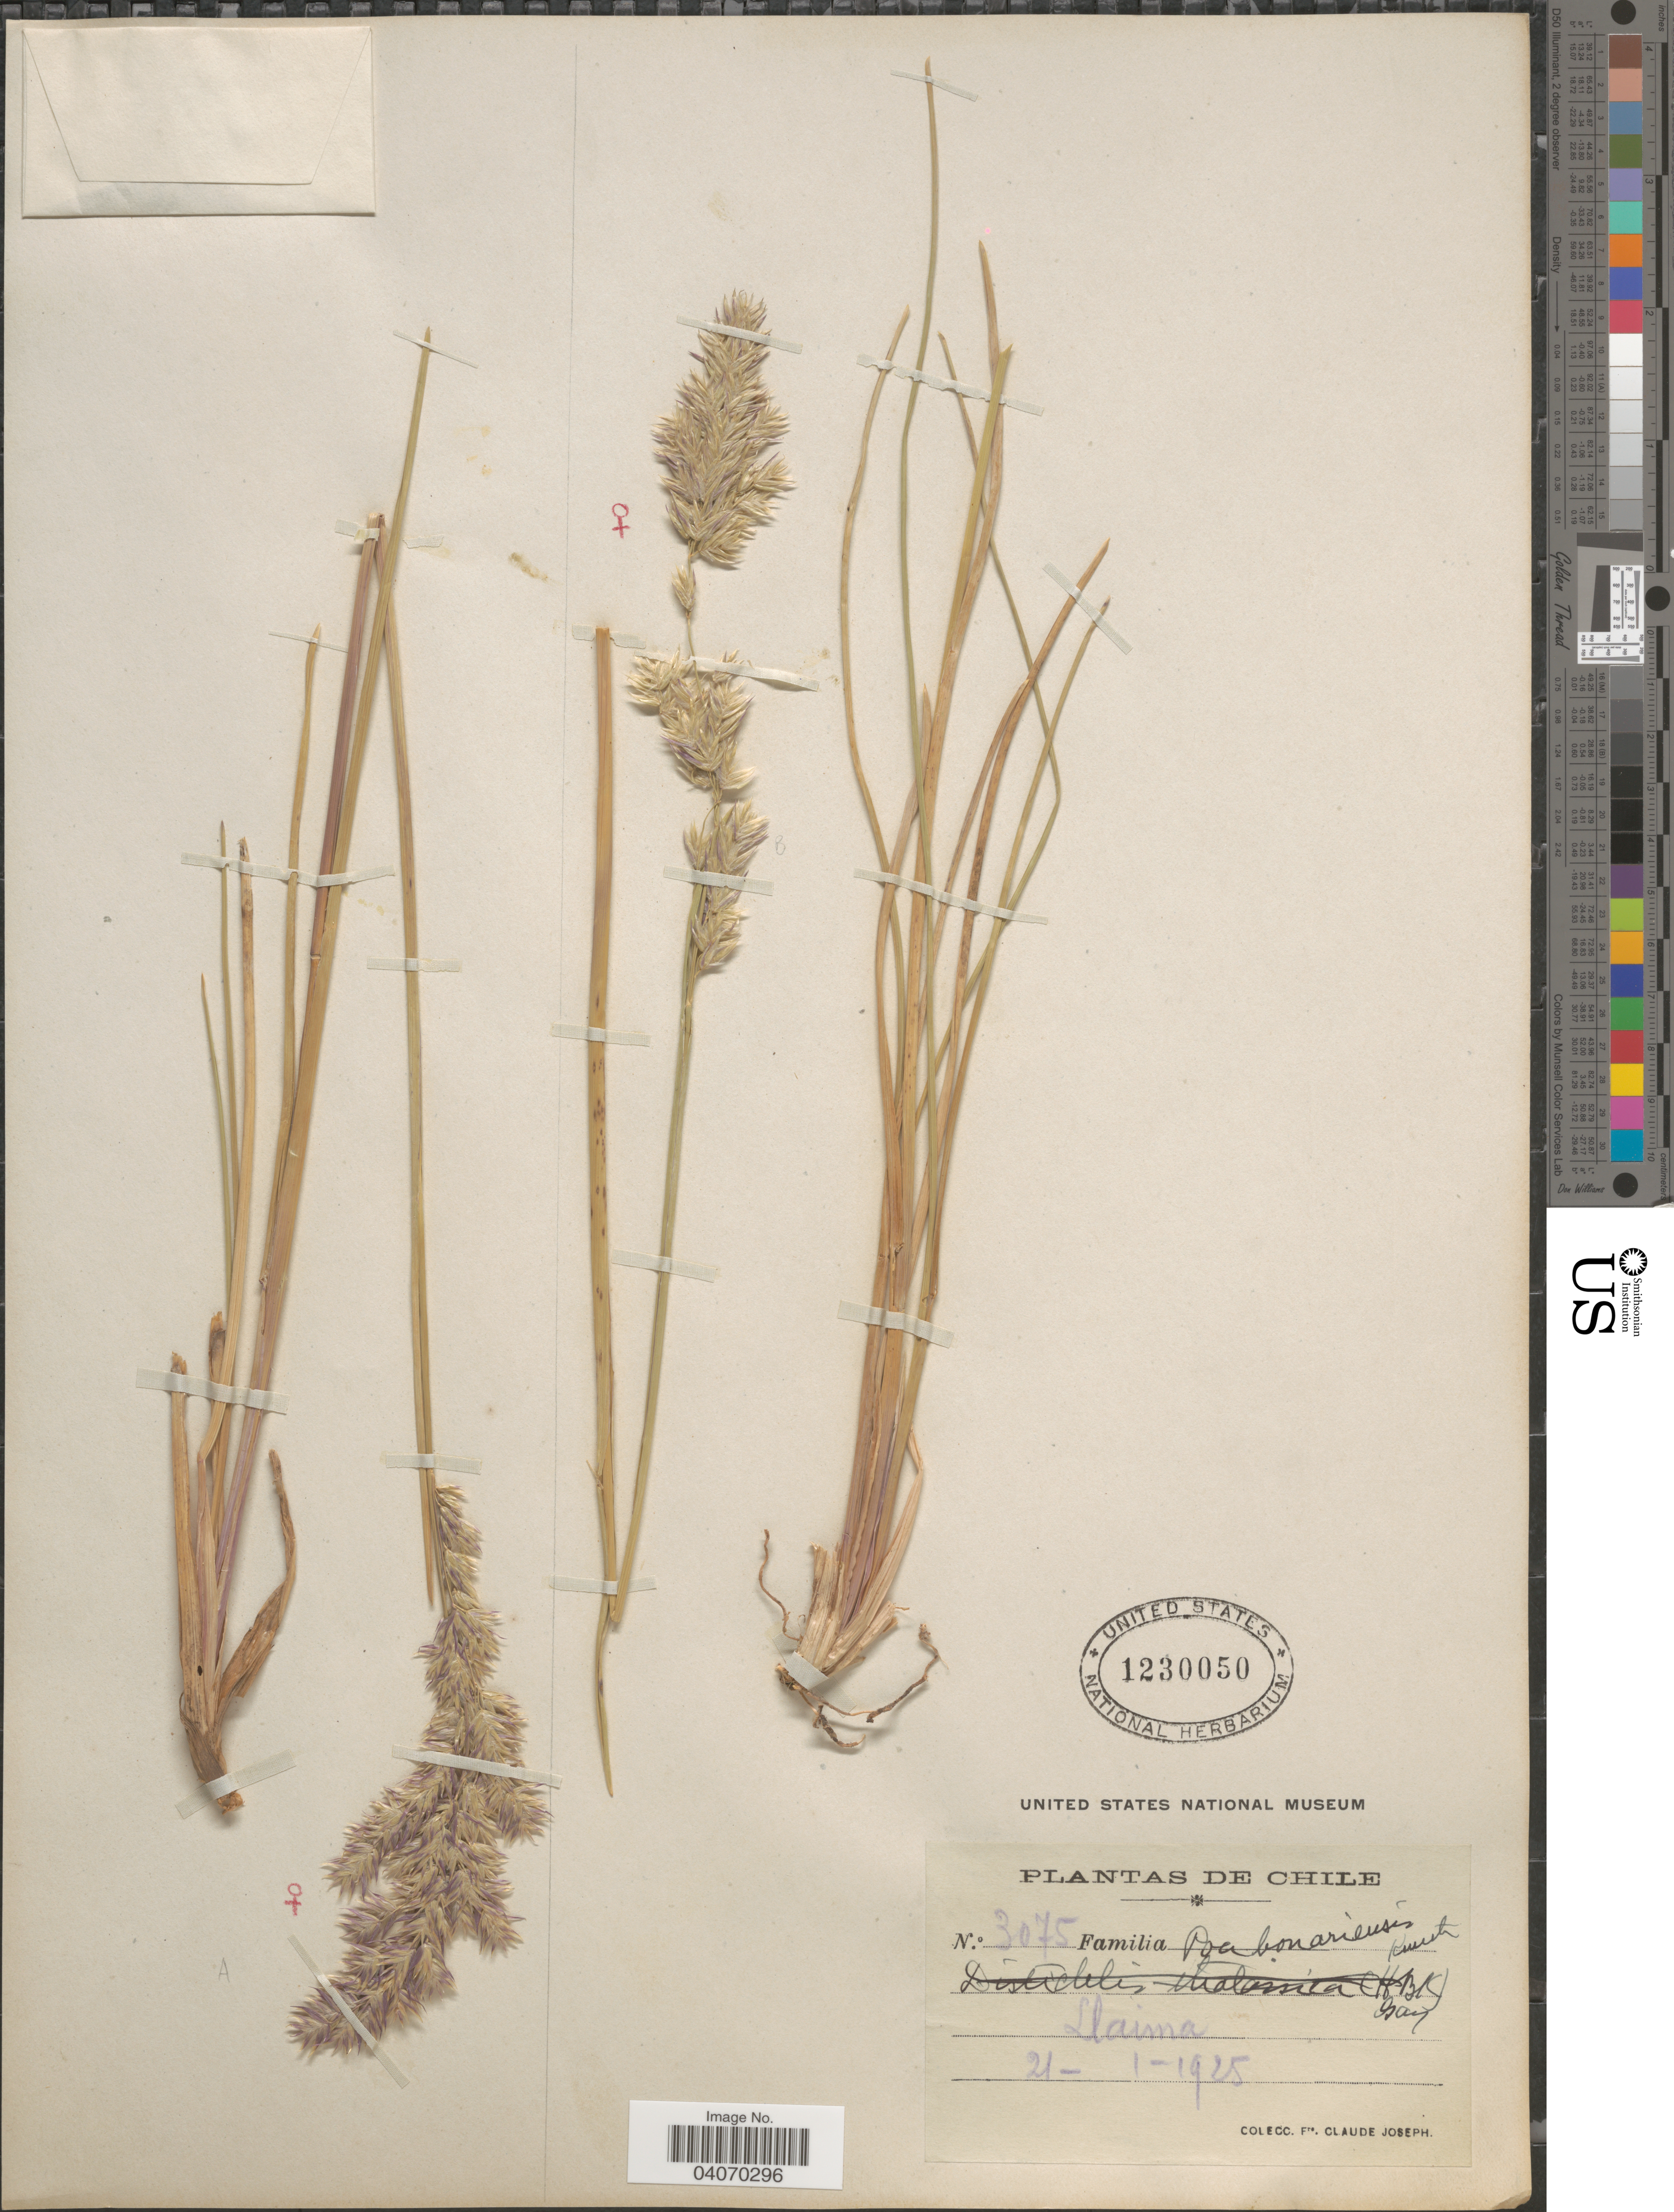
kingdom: Plantae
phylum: Tracheophyta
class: Liliopsida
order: Poales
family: Poaceae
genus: Poa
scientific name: Poa bonariensis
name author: (Lam.) Kunth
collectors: Bro. Claude-Joseph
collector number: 3075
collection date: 1925-01-21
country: Chile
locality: Llaima.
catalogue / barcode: US 1230050